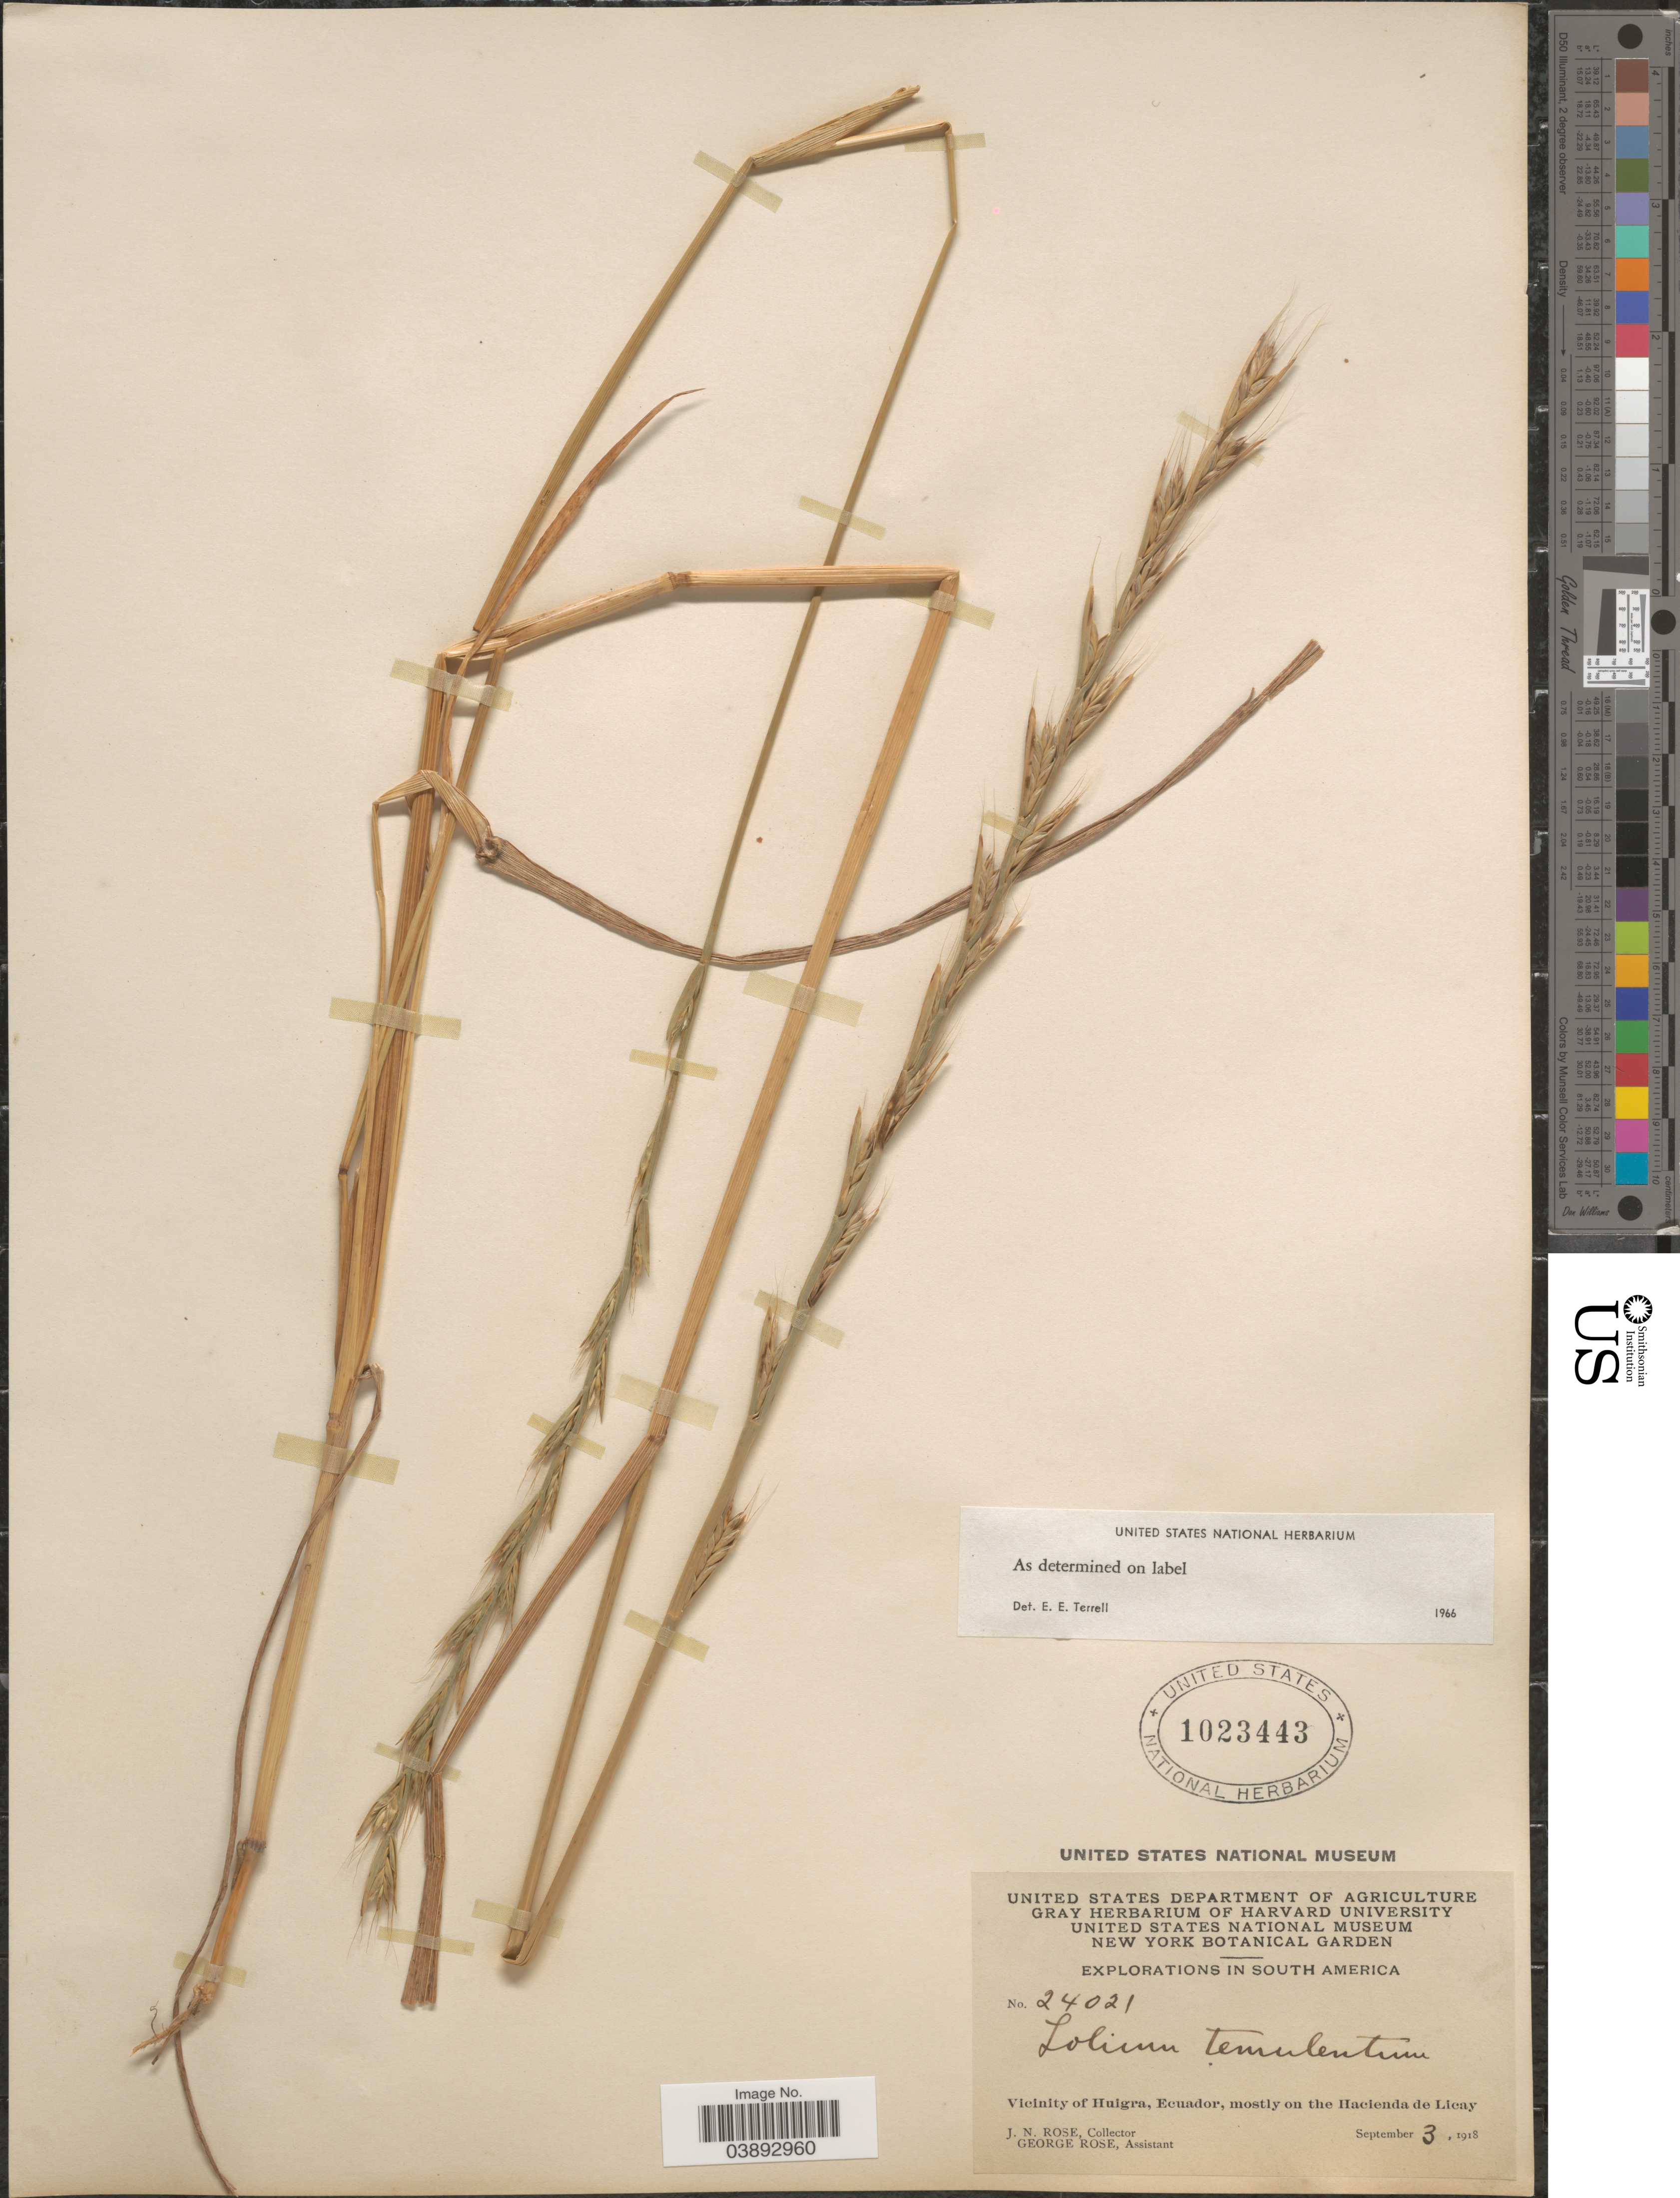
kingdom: Plantae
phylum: Tracheophyta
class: Liliopsida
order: Poales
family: Poaceae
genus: Lolium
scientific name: Lolium temulentum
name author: L.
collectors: J. N. Rose & G. Rose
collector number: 24021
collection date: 1918-09-03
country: Ecuador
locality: Vicinity of Huigra, mostly on the Hacienda de Licay.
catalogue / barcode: US 1023443